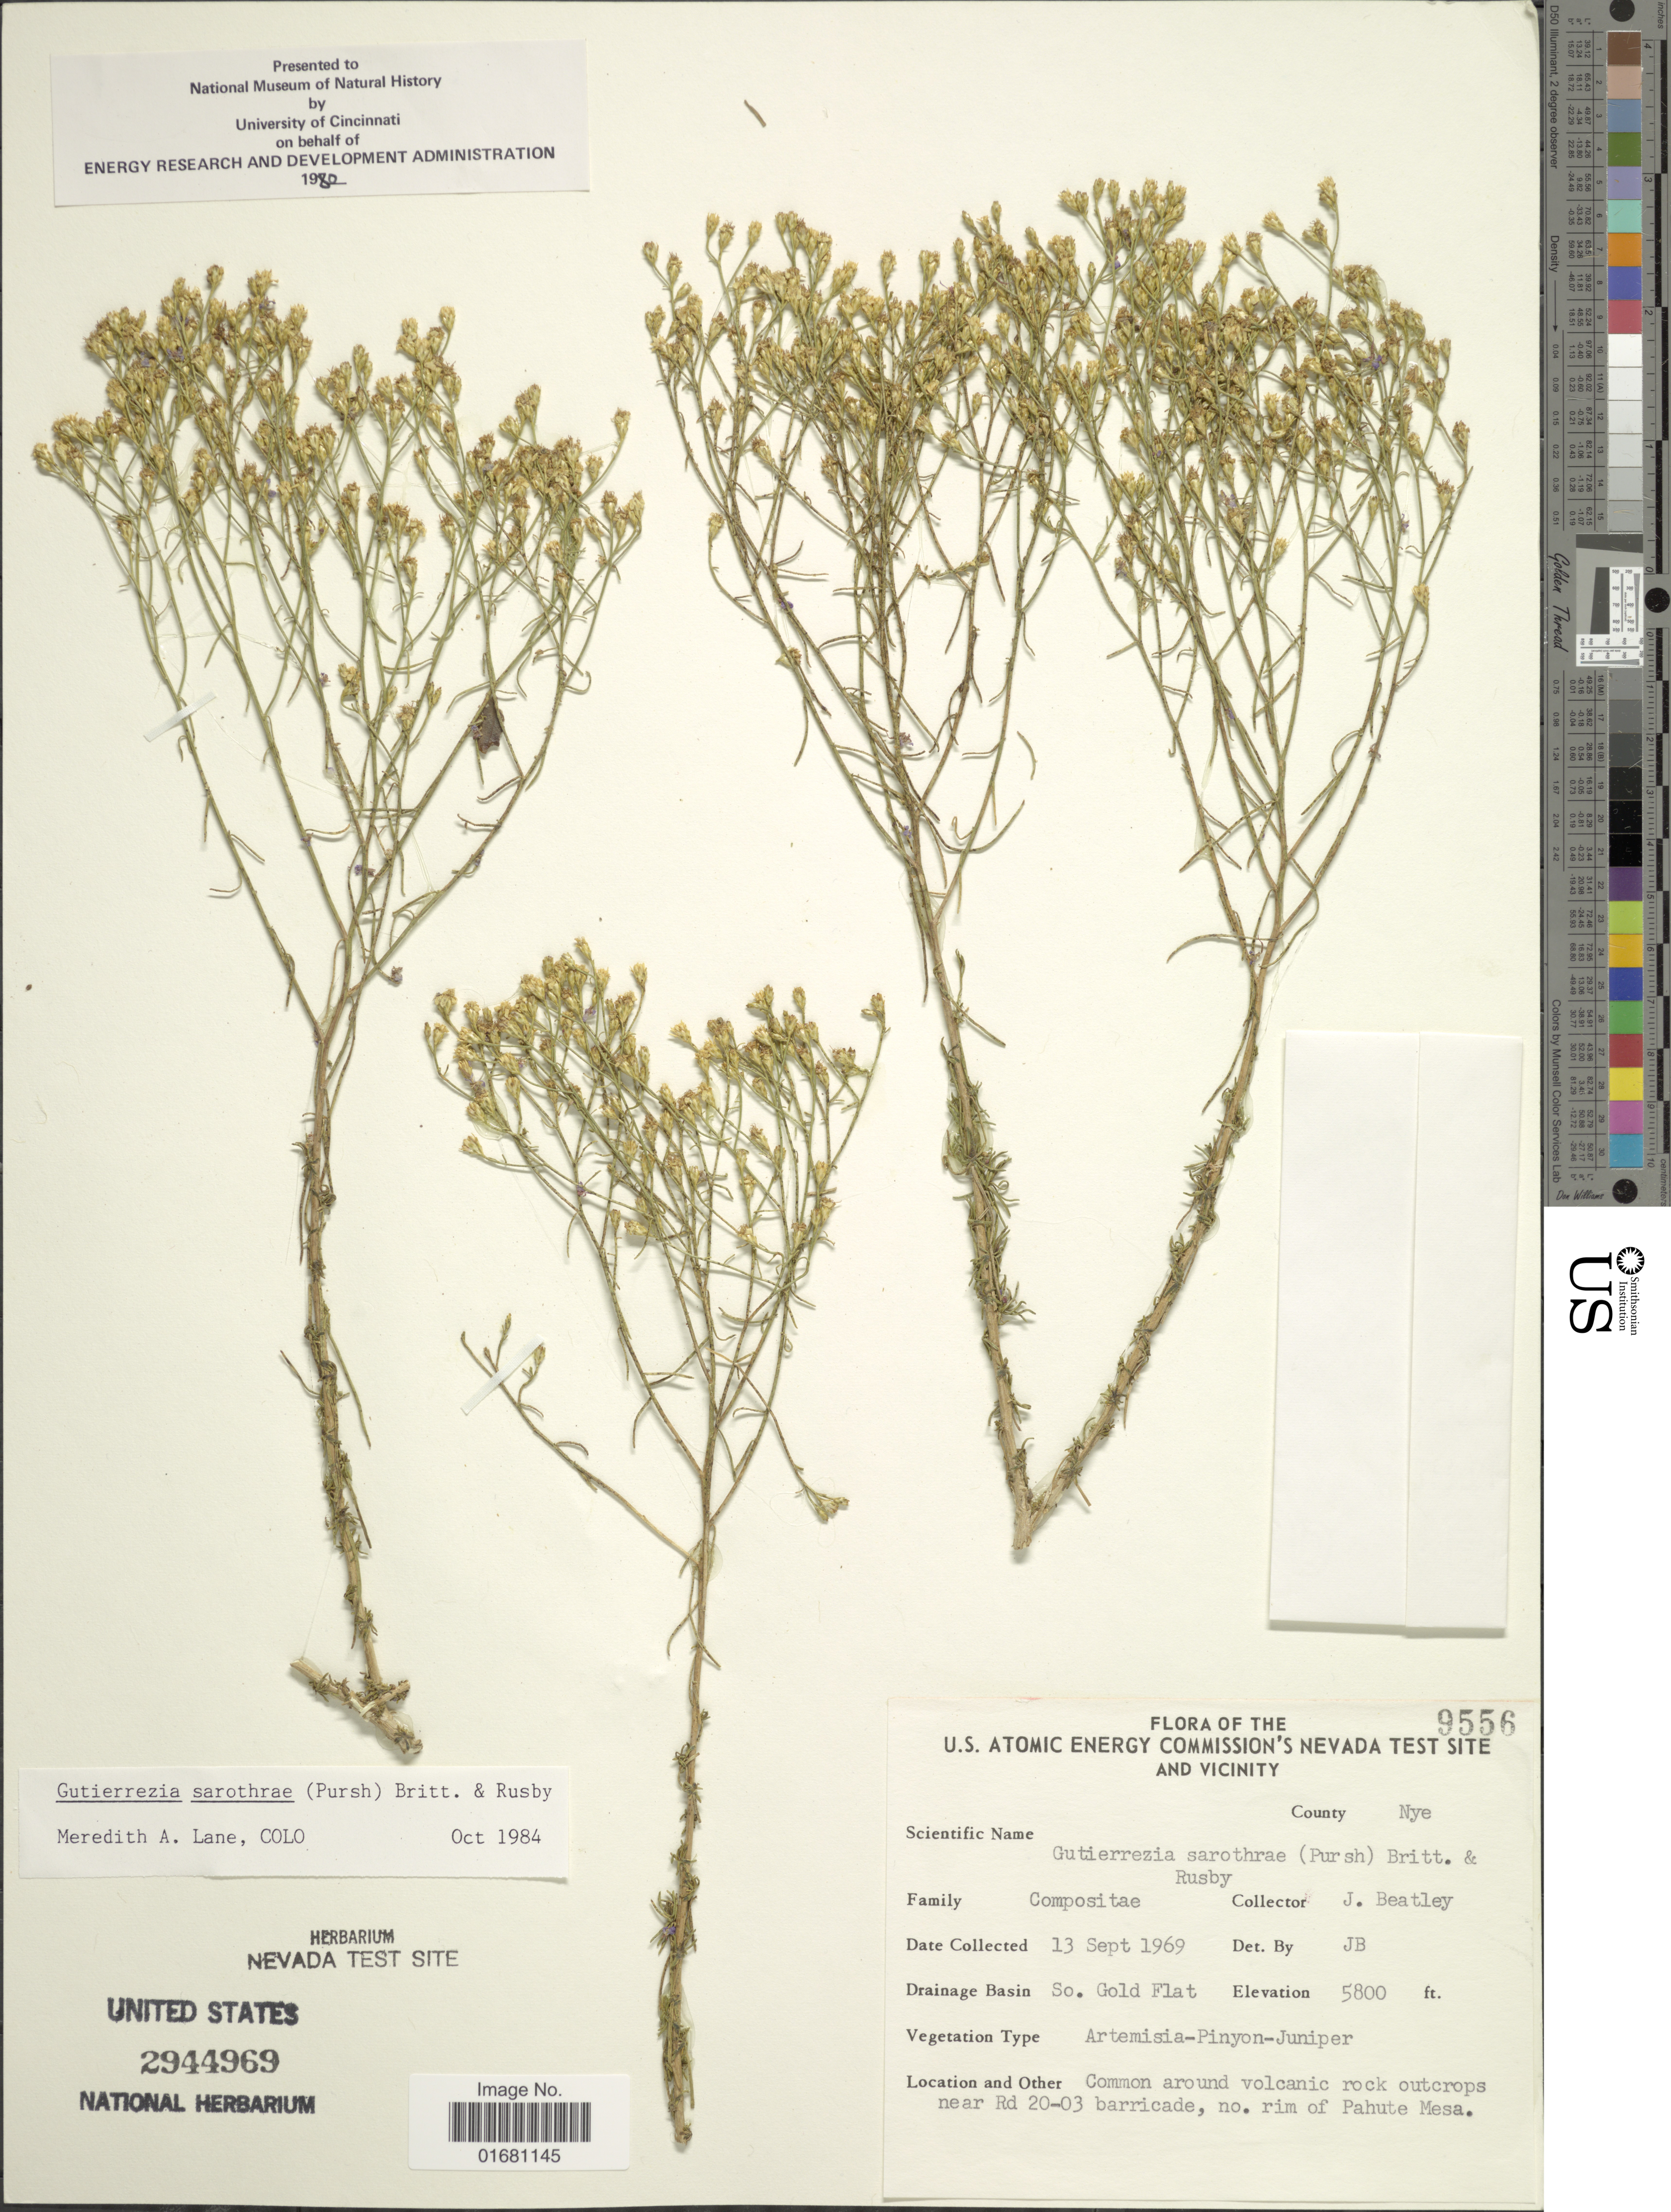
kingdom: Plantae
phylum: Tracheophyta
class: Magnoliopsida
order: Asterales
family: Asteraceae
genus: Gutierrezia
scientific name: Gutierrezia sarothrae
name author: (Pursh) Britton & Rusby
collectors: J. C. Beatley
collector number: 9556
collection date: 1969-09-13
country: United States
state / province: Nevada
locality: U.S. Atomic Energy Commission's Nevada Test Site and Vicinity, Drainage: So. Gold Flat. Common around volcanic rock outcrops near Rd 20-03 barricade, no. rim of Pahute Mesa, County : Nye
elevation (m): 1768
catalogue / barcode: US 2944969